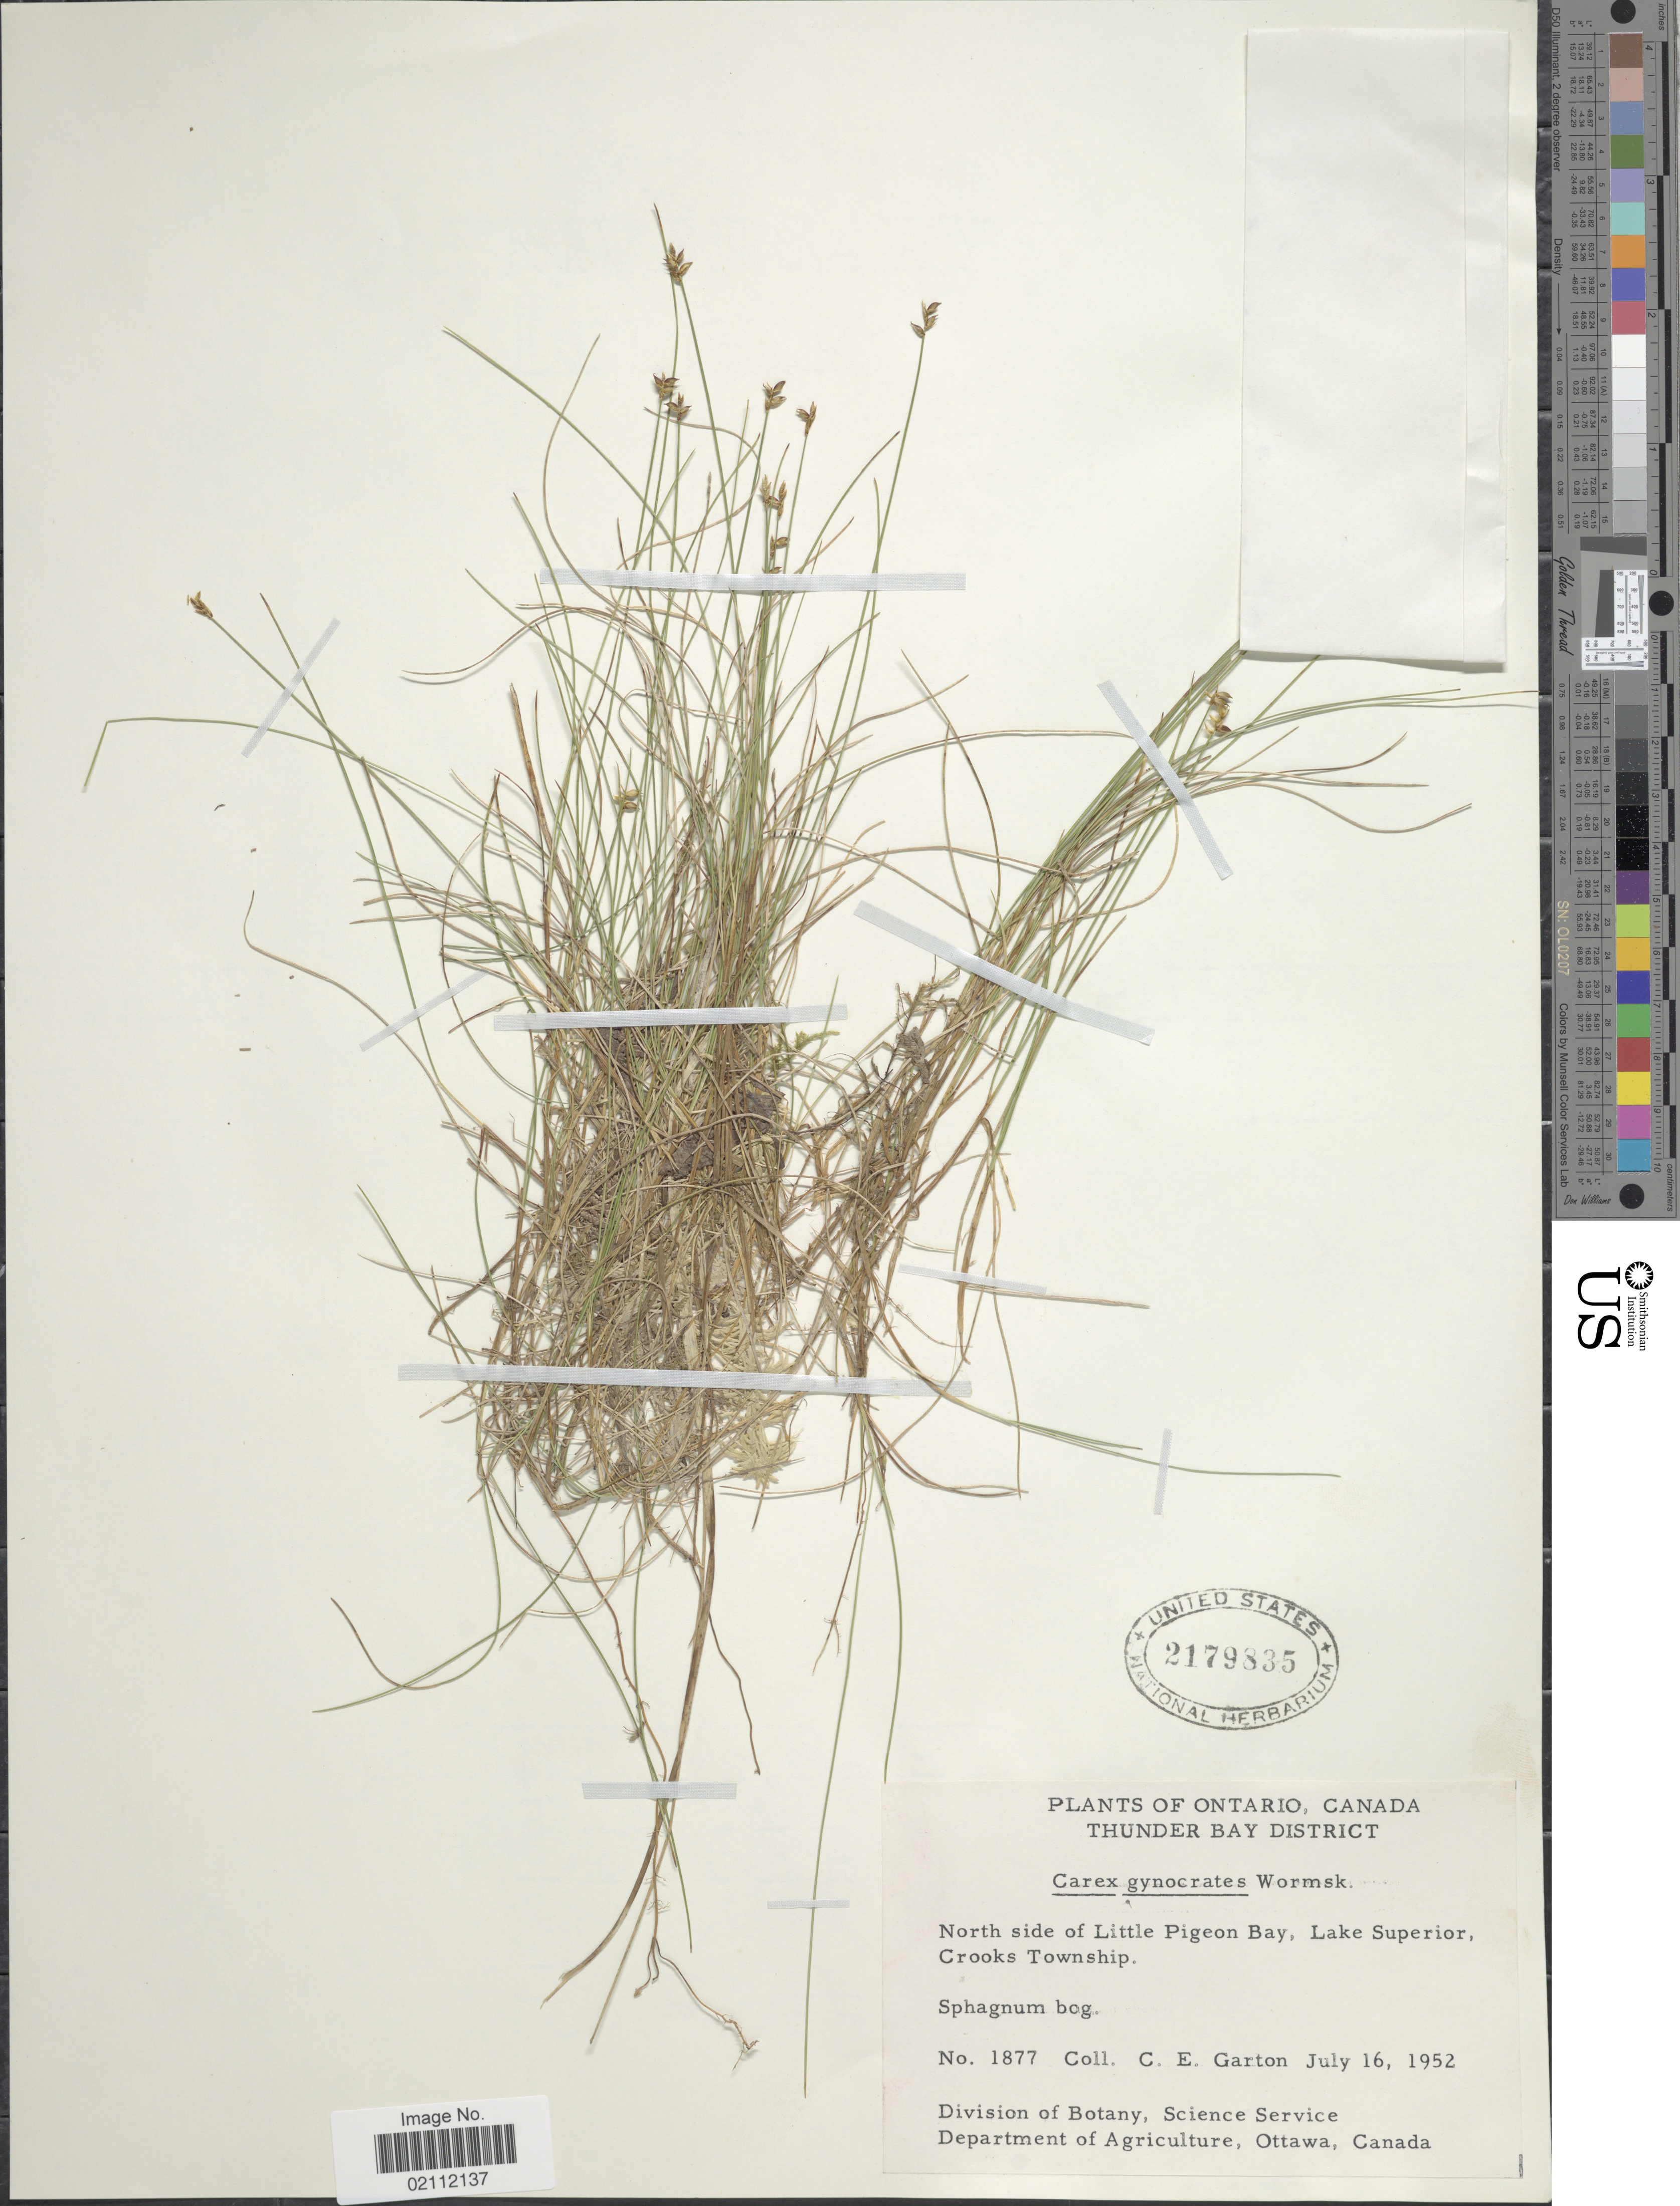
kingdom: Plantae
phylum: Tracheophyta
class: Liliopsida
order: Poales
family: Cyperaceae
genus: Carex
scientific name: Carex nardina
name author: (Hornem.) Fr.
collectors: C. E. Garton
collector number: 1877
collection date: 1952-07-16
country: Canada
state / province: Ontario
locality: Thunder Bay District. North side of Little Pigeon Bay, Lake Superior Crooks Township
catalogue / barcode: US 2179835